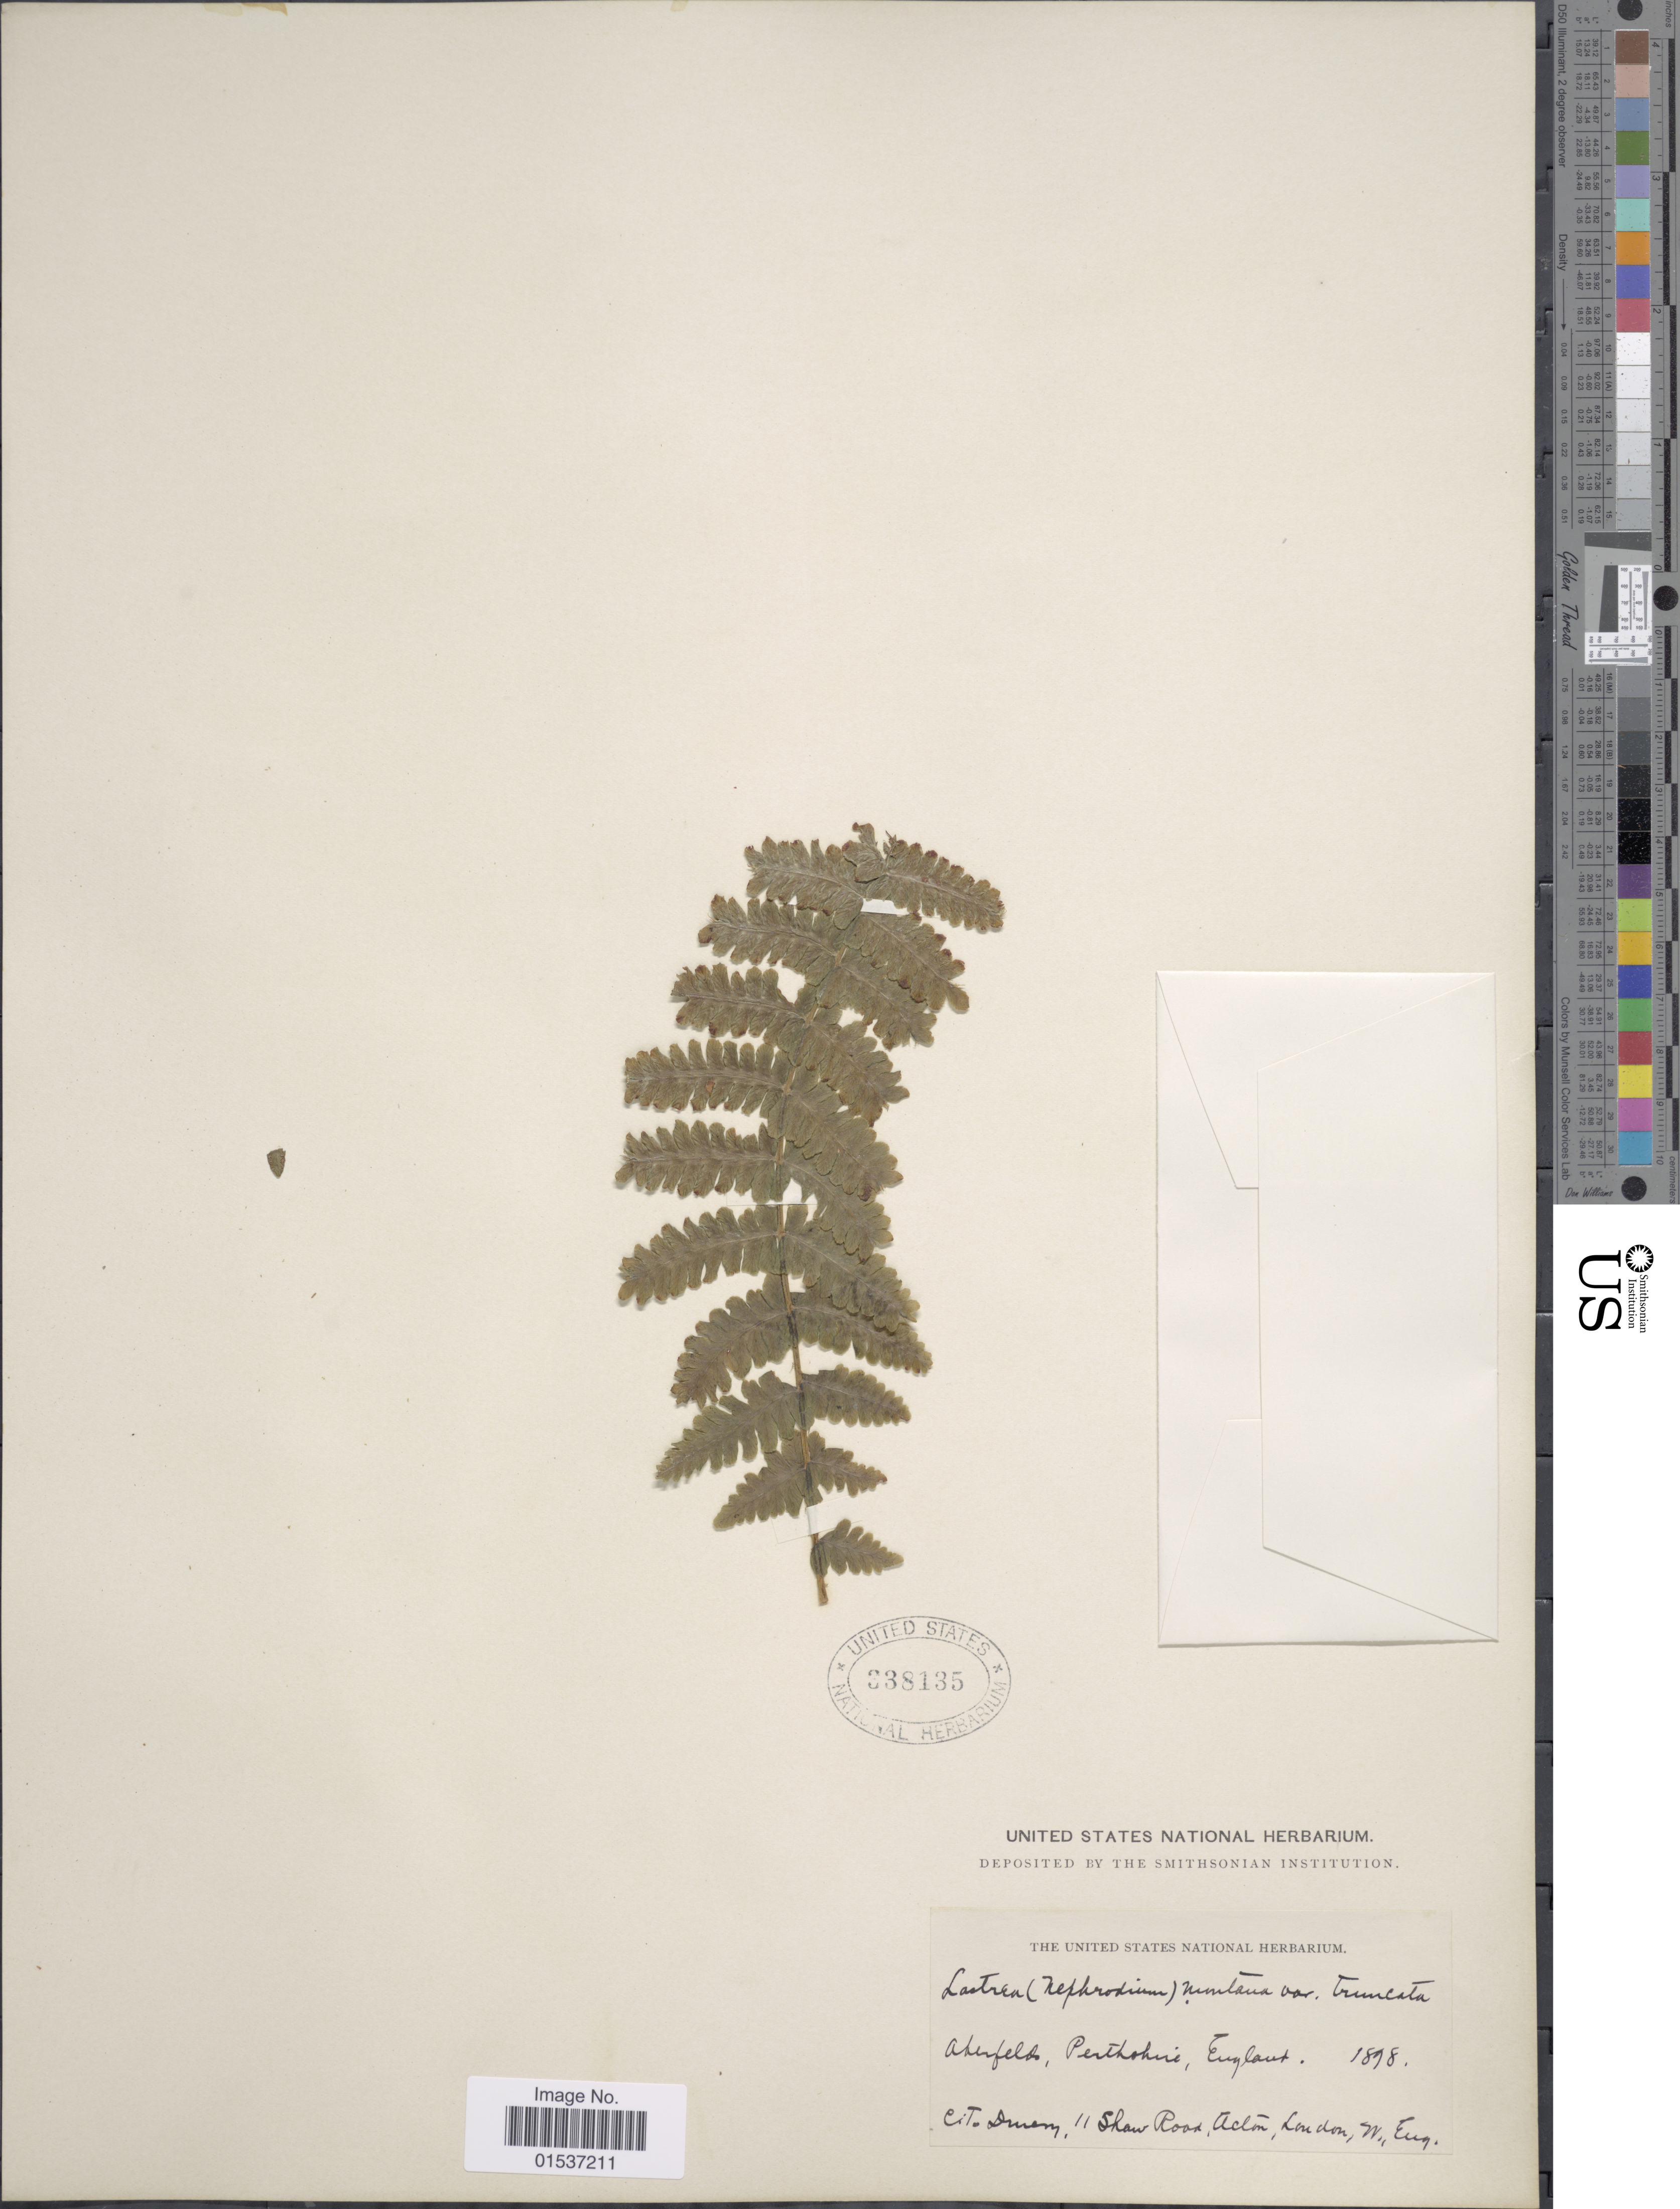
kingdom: Plantae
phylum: Tracheophyta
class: Polypodiopsida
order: Polypodiales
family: Thelypteridaceae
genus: Oreopteris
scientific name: Oreopteris limbosperma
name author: (All.) K. Iwats.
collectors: C. Deuny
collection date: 1898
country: United Kingdom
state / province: Scotland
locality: Ashfield, Perthshire, England (Scotland)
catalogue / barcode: US 338135